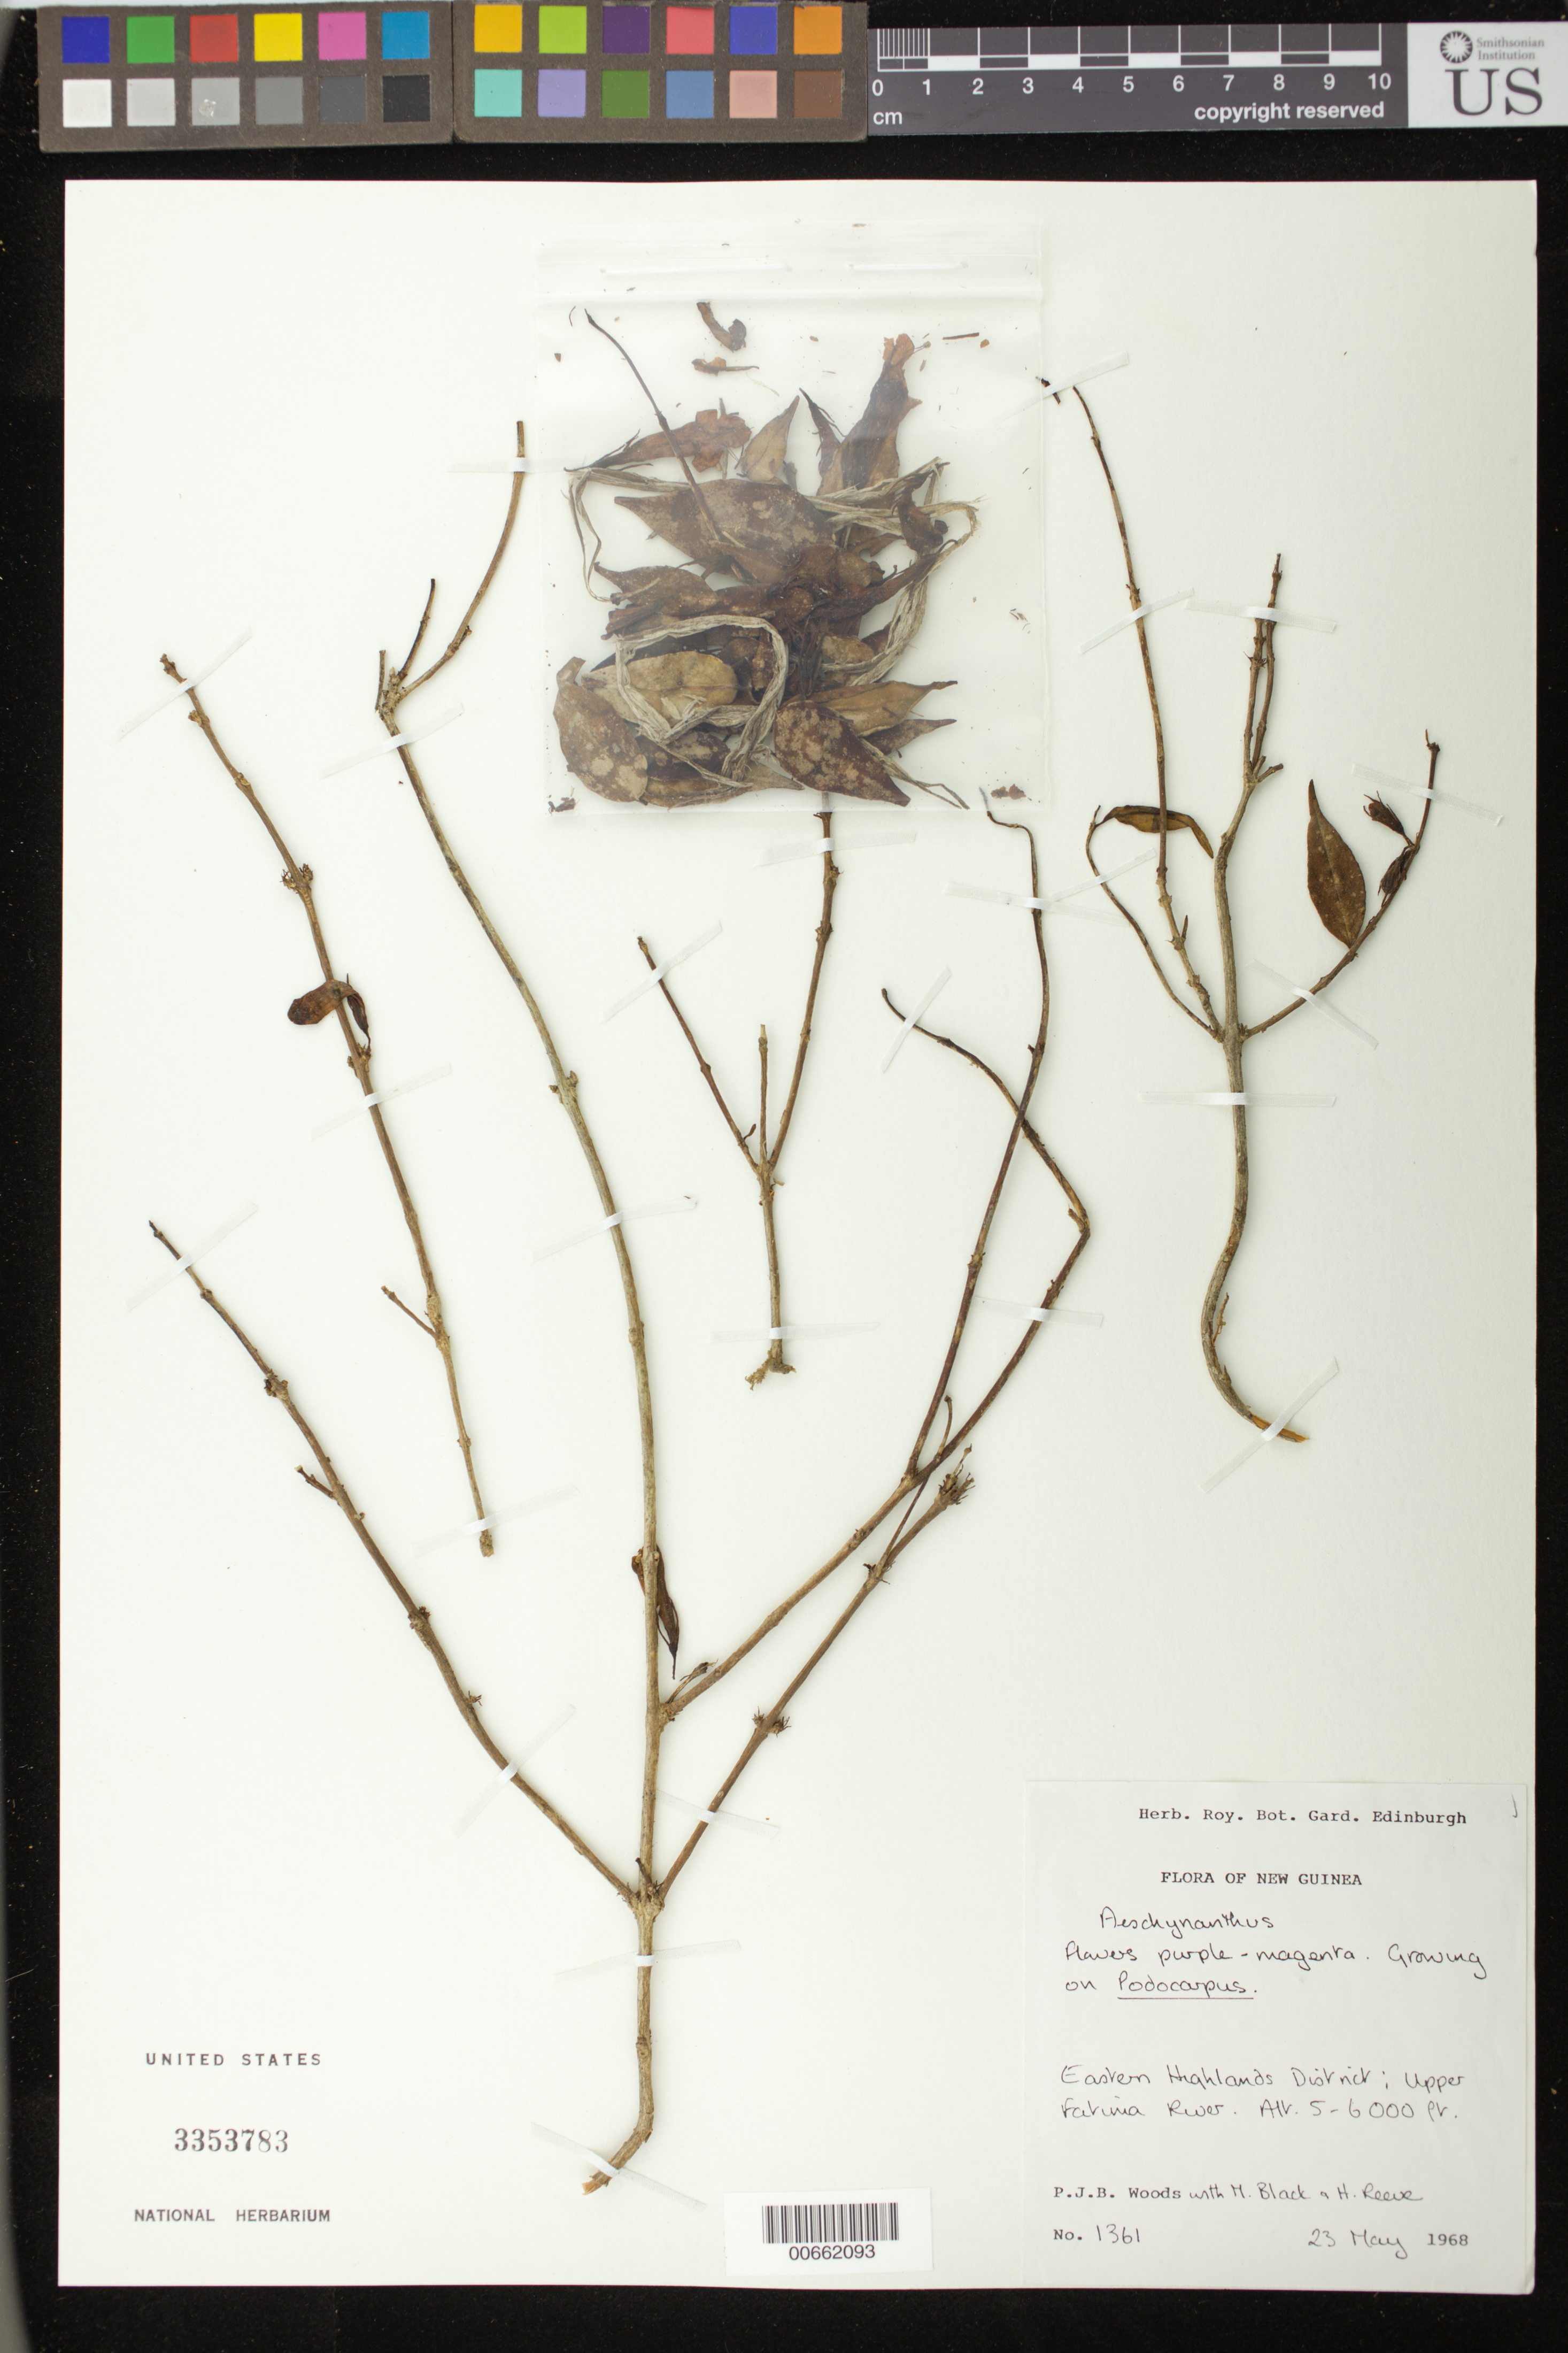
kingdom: Plantae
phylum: Tracheophyta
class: Magnoliopsida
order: Lamiales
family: Gesneriaceae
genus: Aeschynanthus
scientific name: Aeschynanthus sp.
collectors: P. Woods, M. Black & H. Reeves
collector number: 1361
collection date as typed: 23 May 1968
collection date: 1968-05-23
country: Papua New Guinea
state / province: Eastern Highlands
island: New Guinea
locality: Eastern Highlands District: upper Fatima River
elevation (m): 1524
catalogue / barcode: US 3353783